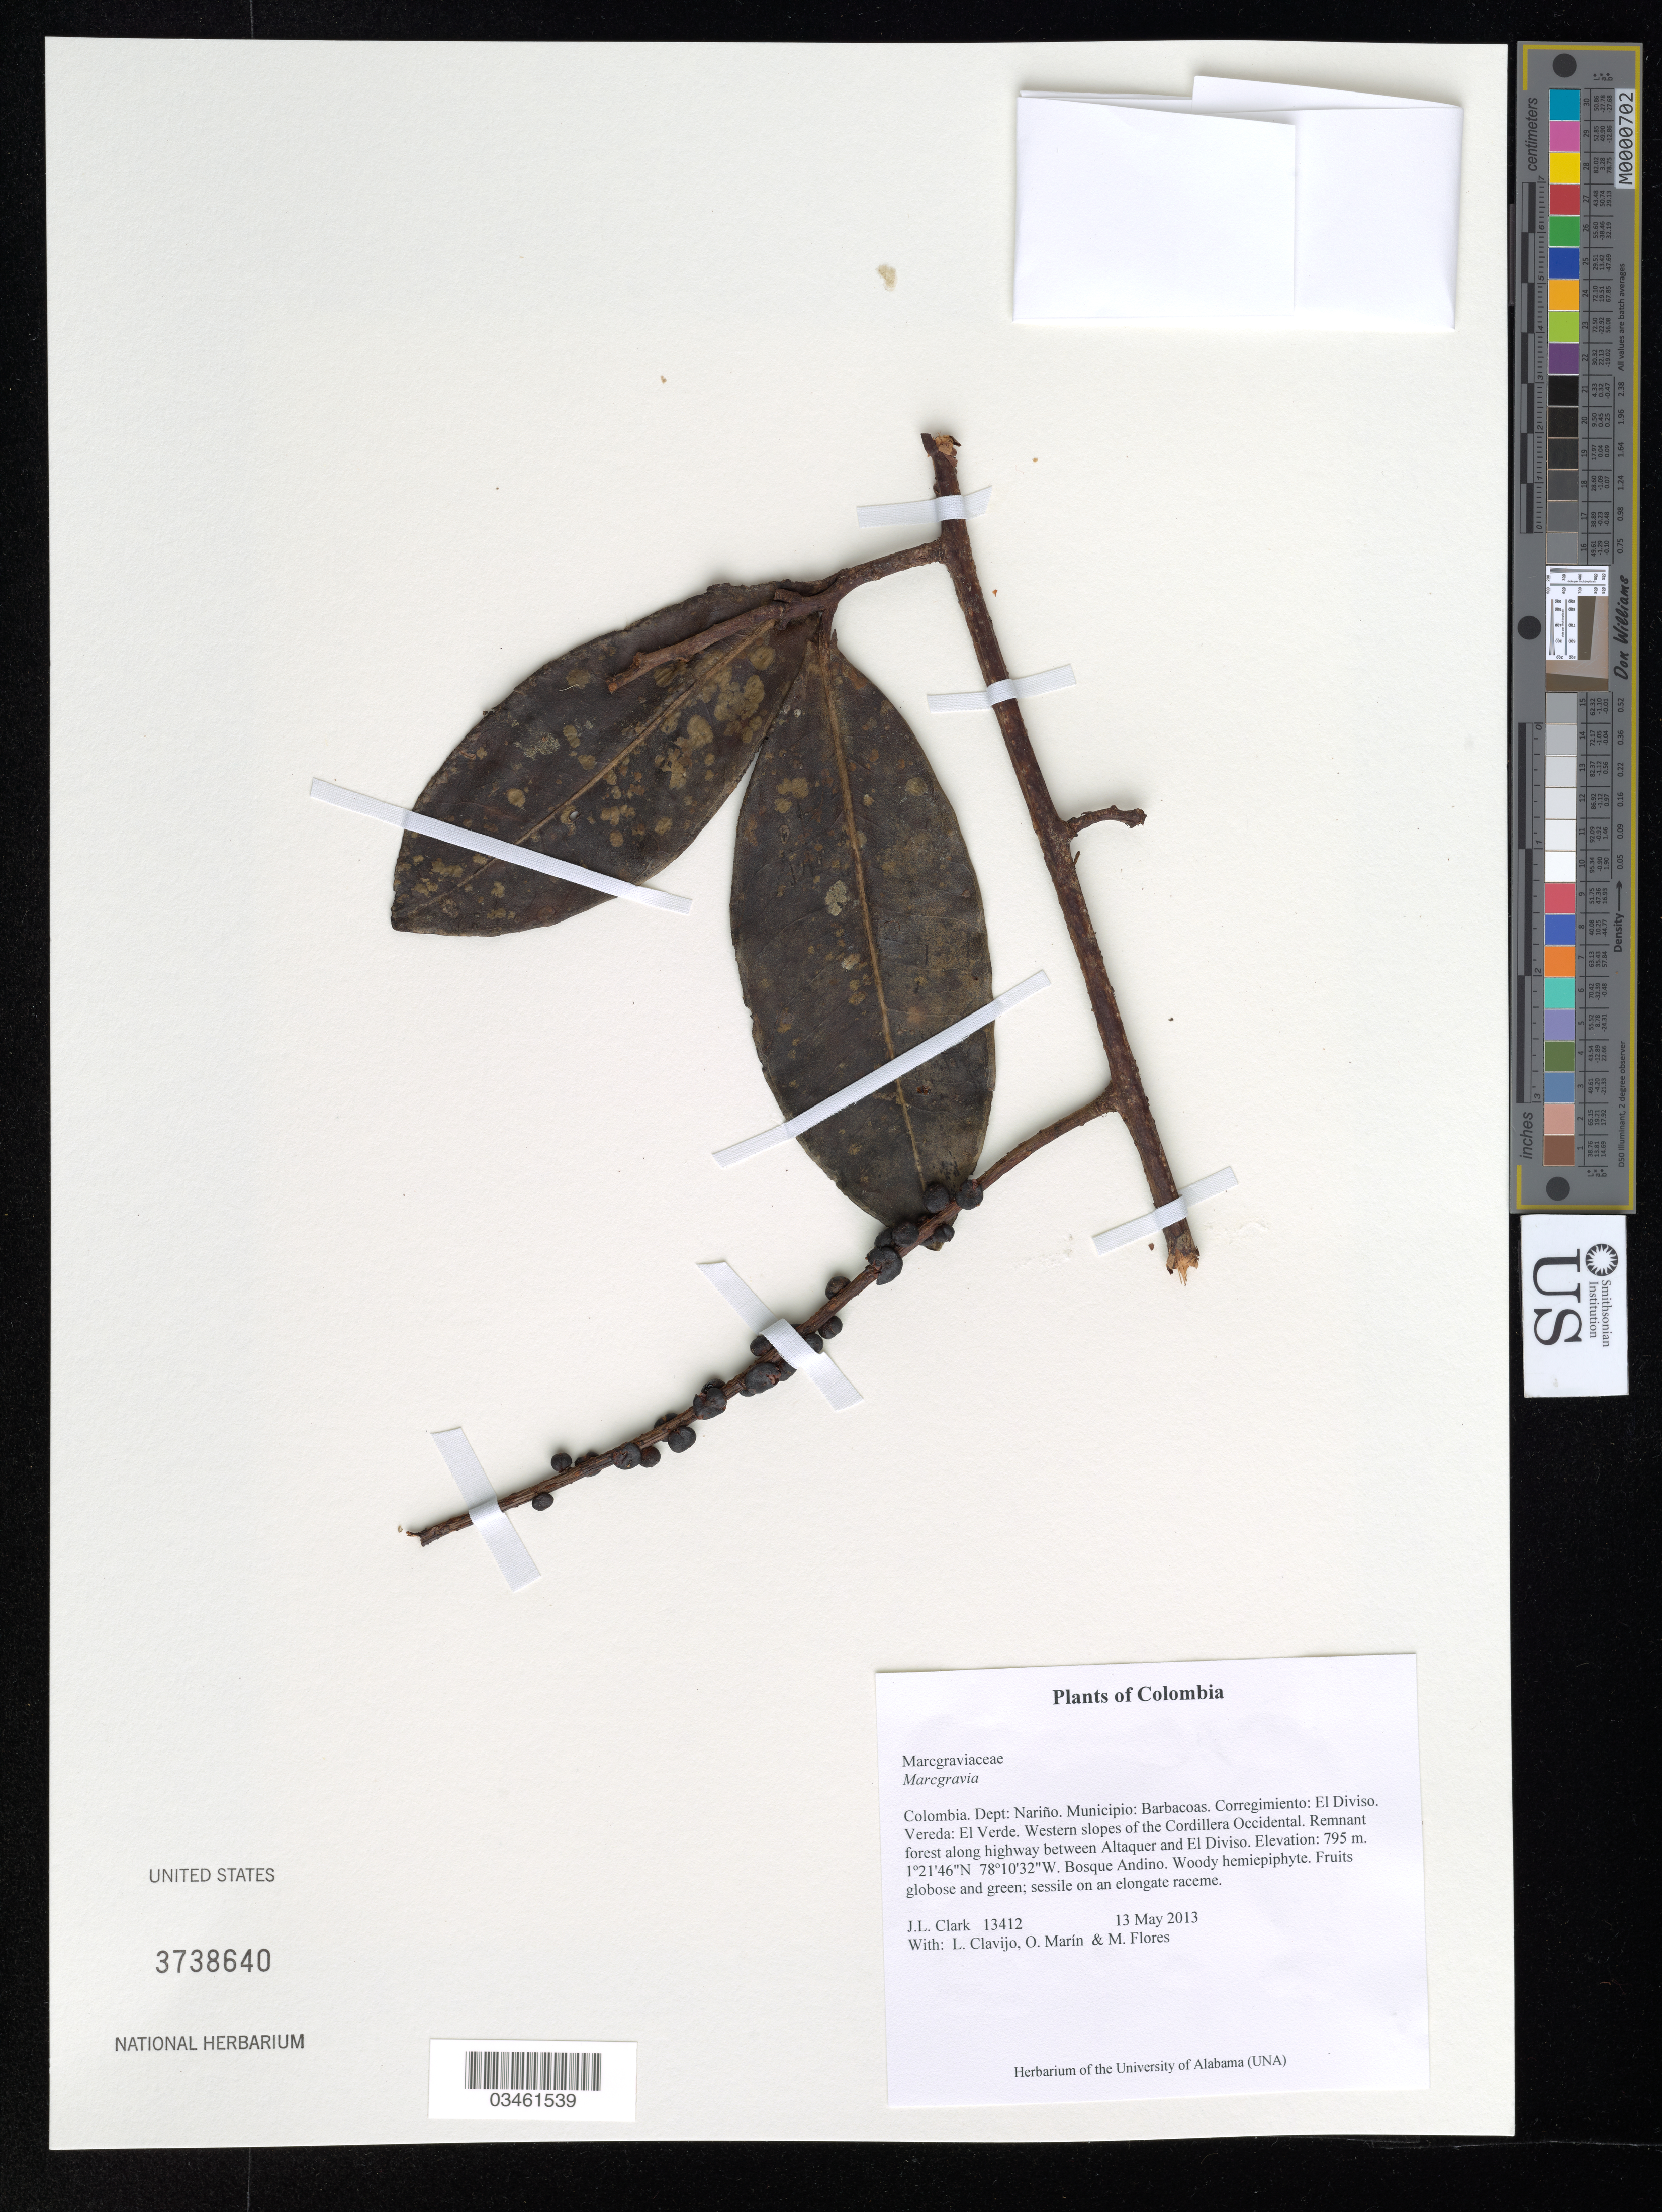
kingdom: Plantae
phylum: Tracheophyta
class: Magnoliopsida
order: Ericales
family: Marcgraviaceae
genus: Marcgravia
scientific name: Marcgravia sp.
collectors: J. L. Clark, L. Clavijo, O. Marín & M. Flores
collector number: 13412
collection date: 2013-05-13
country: Colombia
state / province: Nariño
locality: Dept: Nariño. Municipio: Barbacoas. Corregimiento: El Diviso. Vereda: El Verde. Western slopes of the Cordillera Occidental. Remnant forest along highway between Altaquer and El Diviso.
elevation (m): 795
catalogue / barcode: US 3738640